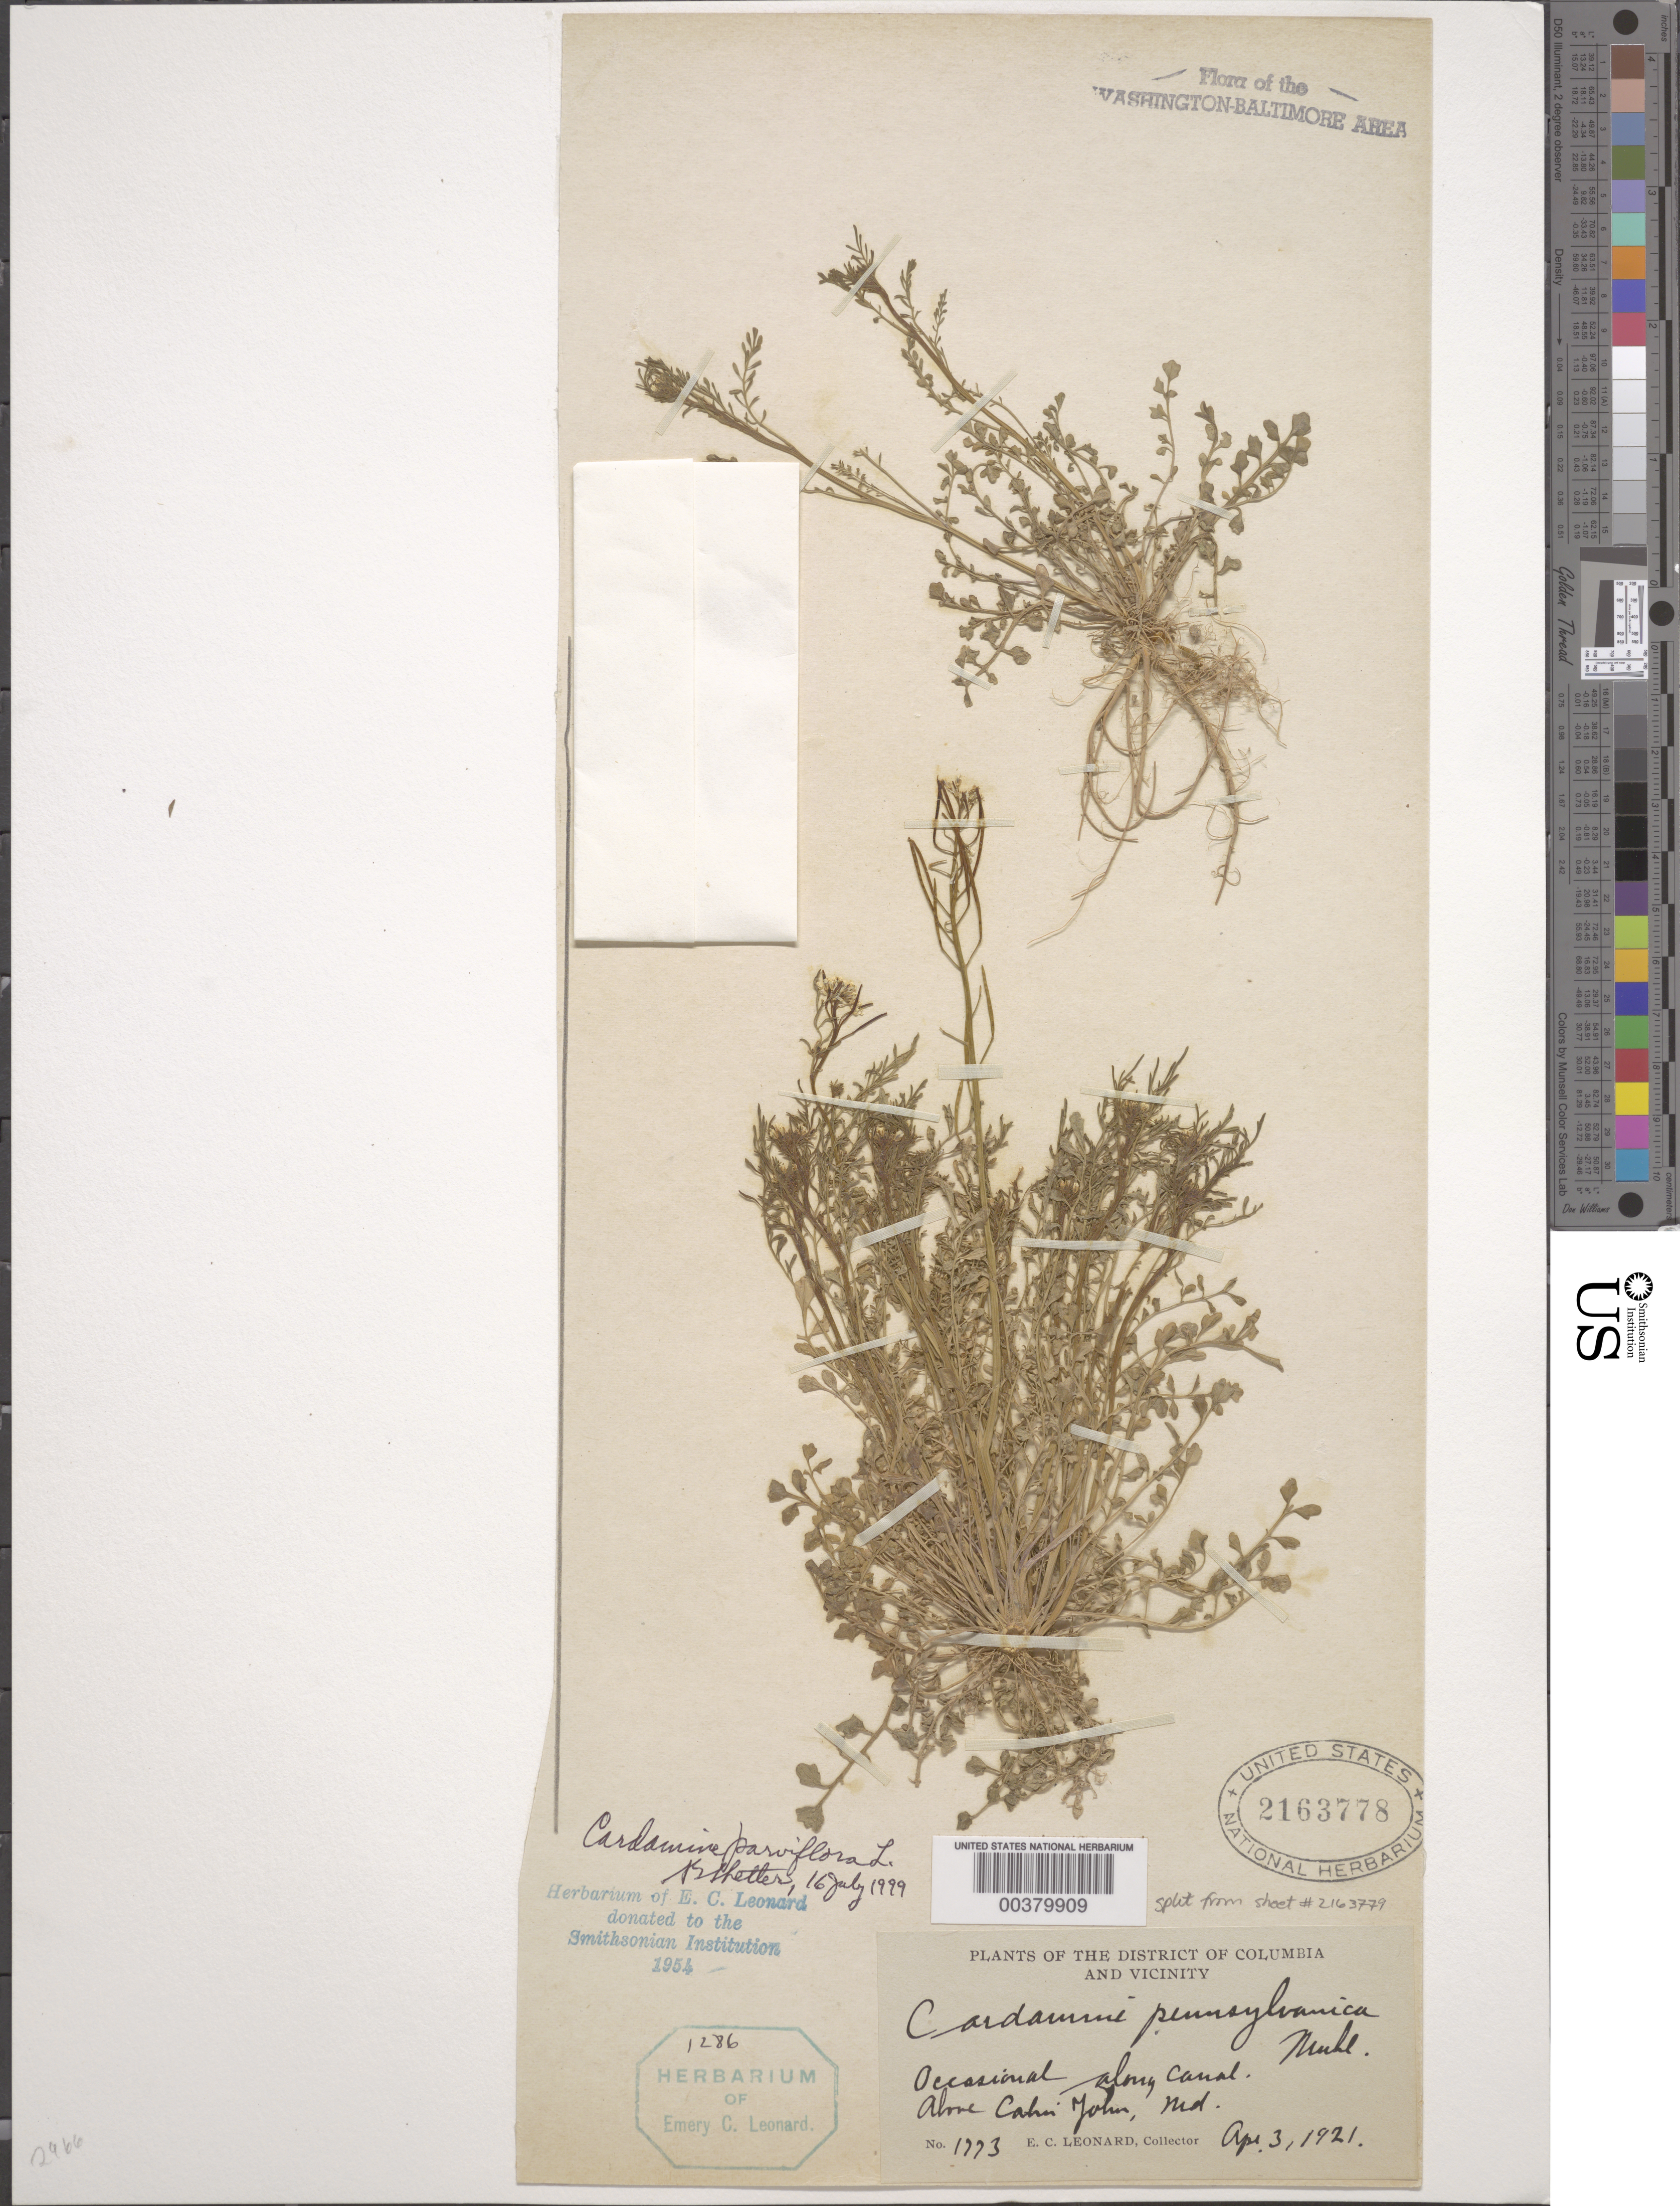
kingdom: Plantae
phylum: Tracheophyta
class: Magnoliopsida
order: Brassicales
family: Brassicaceae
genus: Cardamine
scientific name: Cardamine parviflora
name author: L.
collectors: E. C. Leonard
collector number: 1173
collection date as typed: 03 Apr 1921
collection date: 1921-04-03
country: United States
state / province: Maryland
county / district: Montgomery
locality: C. & O. Canal, above Cabin John C. & O. Canal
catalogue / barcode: US 2163778